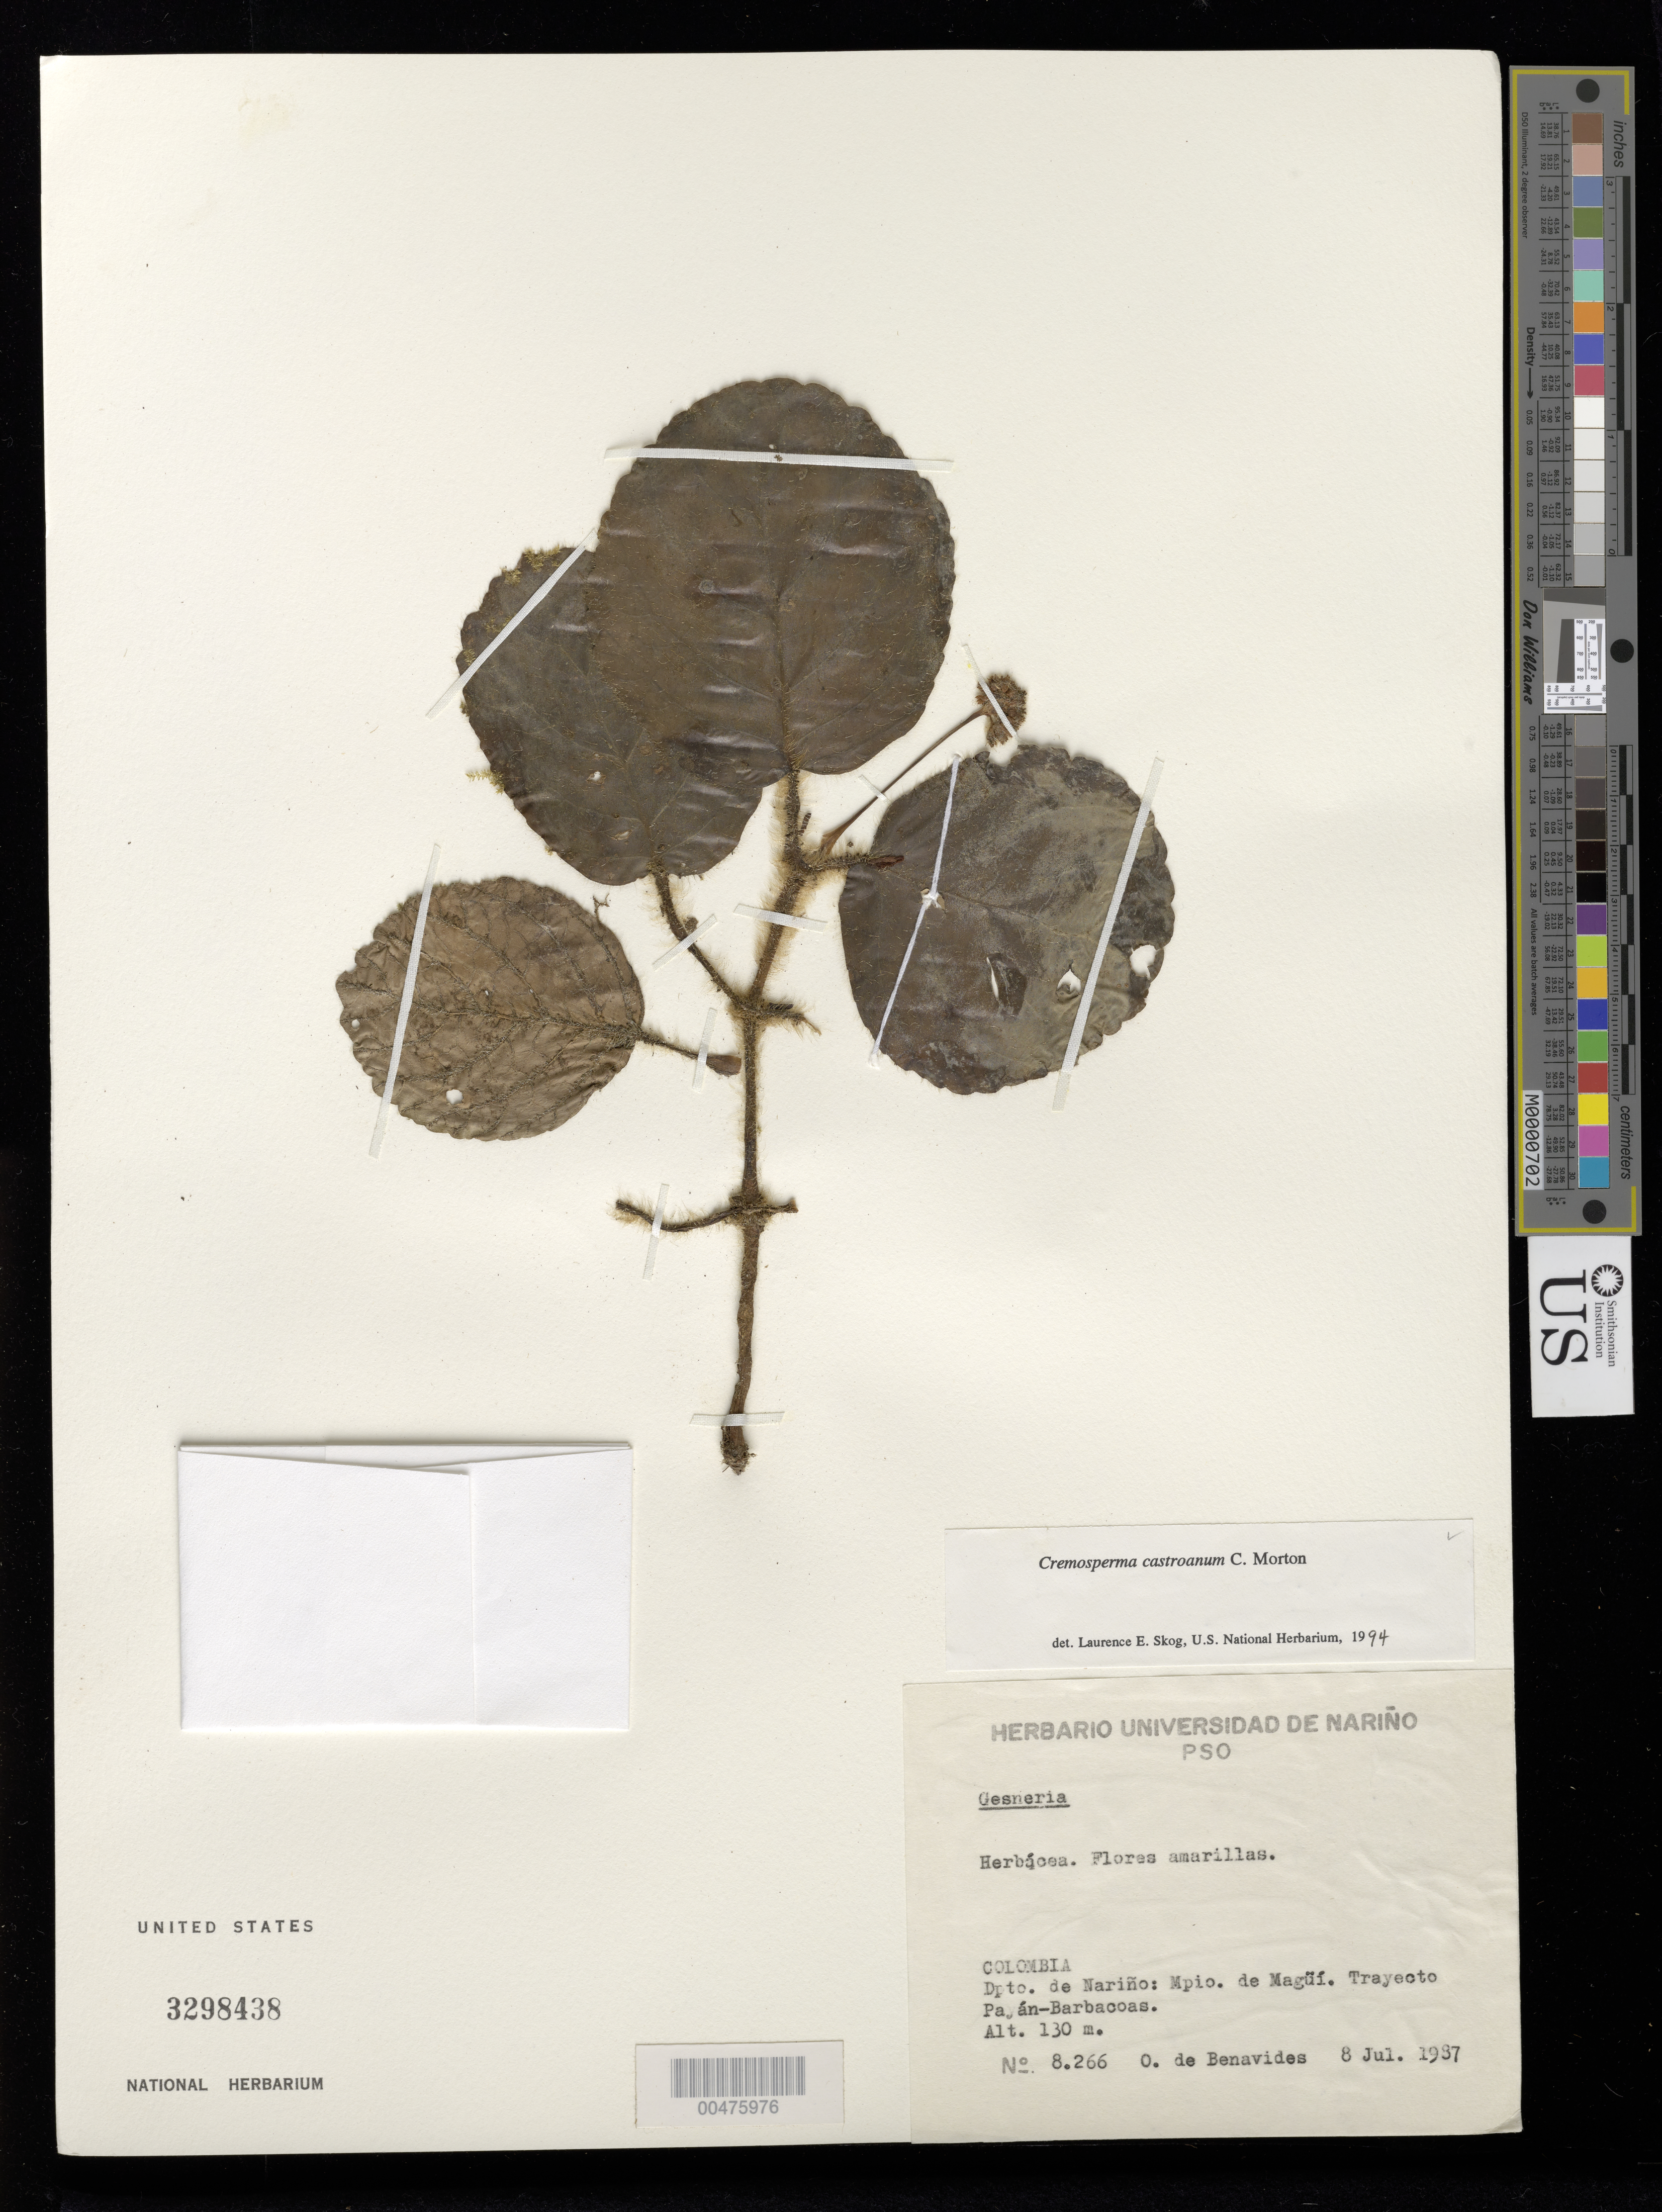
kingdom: Plantae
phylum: Tracheophyta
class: Magnoliopsida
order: Lamiales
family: Gesneriaceae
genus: Cremosperma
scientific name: Cremosperma castroanum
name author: C.V. Morton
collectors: Olga S. de Benavides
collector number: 8266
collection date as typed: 08 Jul 1987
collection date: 1987-07-08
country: Colombia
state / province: Nariño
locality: Magui, Trayecto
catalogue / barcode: US 3298438